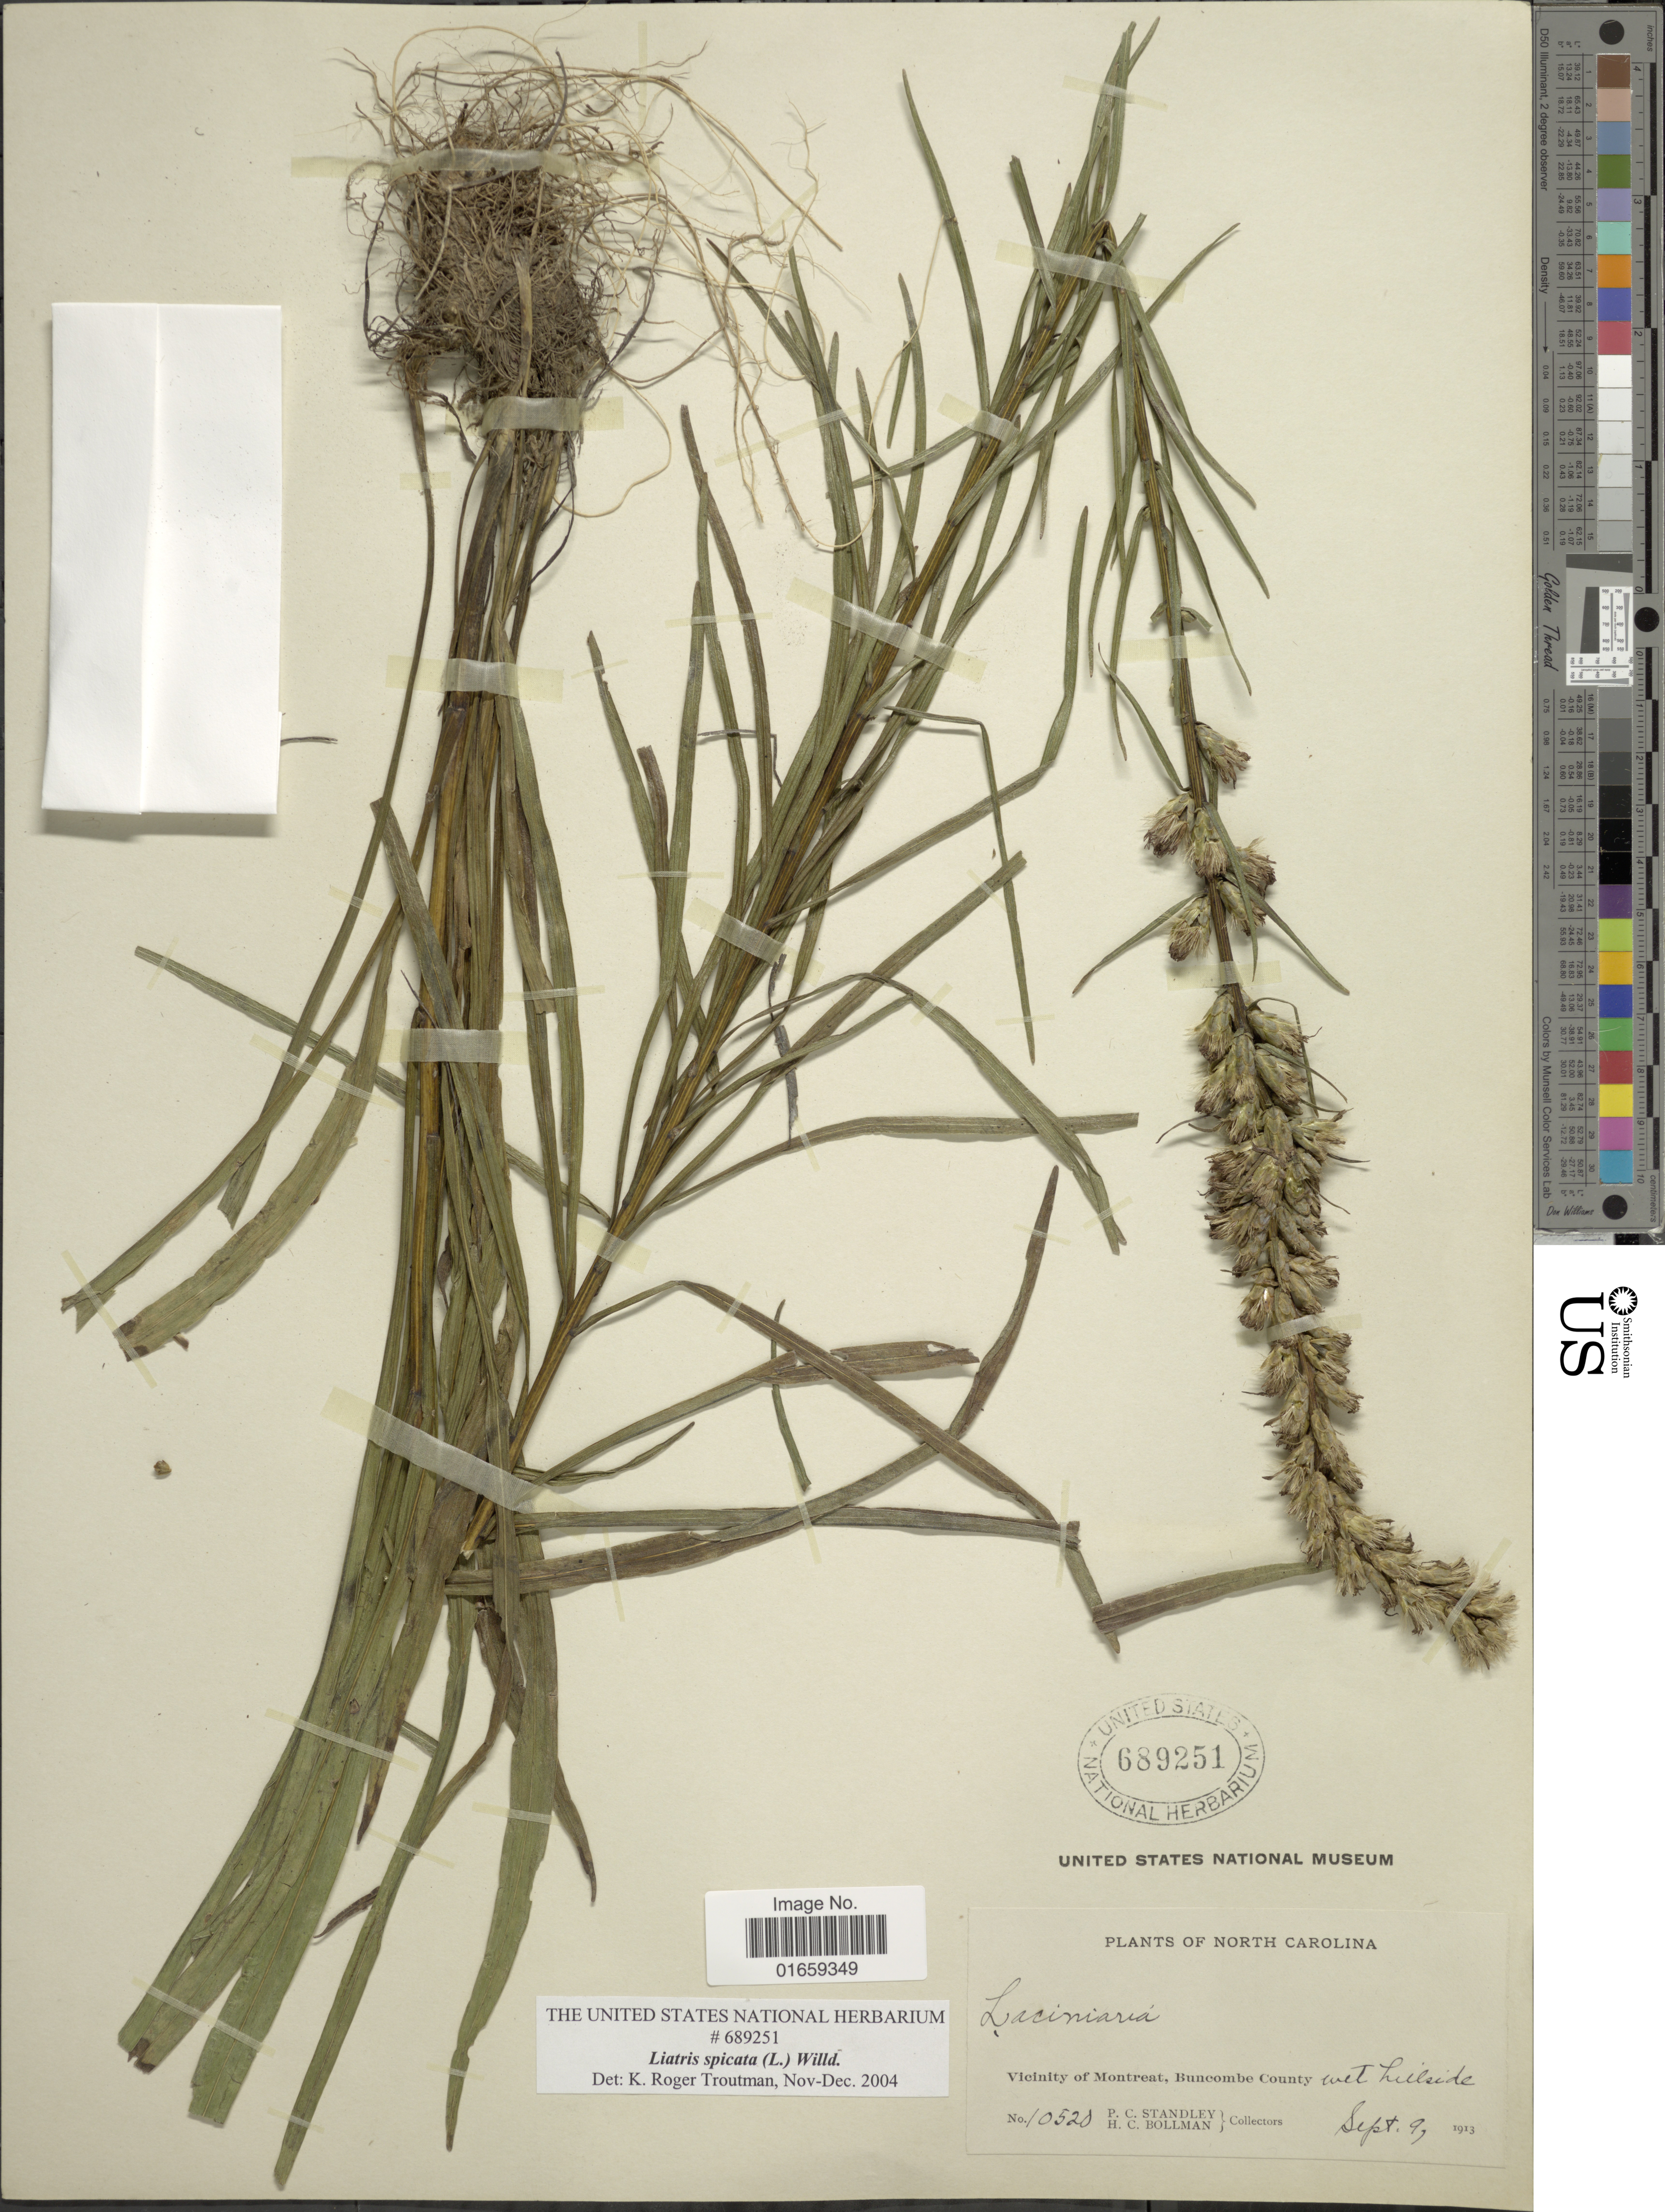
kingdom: Plantae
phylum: Tracheophyta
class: Magnoliopsida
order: Asterales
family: Asteraceae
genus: Liatris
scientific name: Liatris spicata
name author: (L.) Willd.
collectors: P. C. Standley & H. C. Bollman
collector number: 10520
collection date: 1913-09-09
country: United States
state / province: North Carolina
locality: Vicinity of Montreat, Buncombe County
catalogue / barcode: US 689251